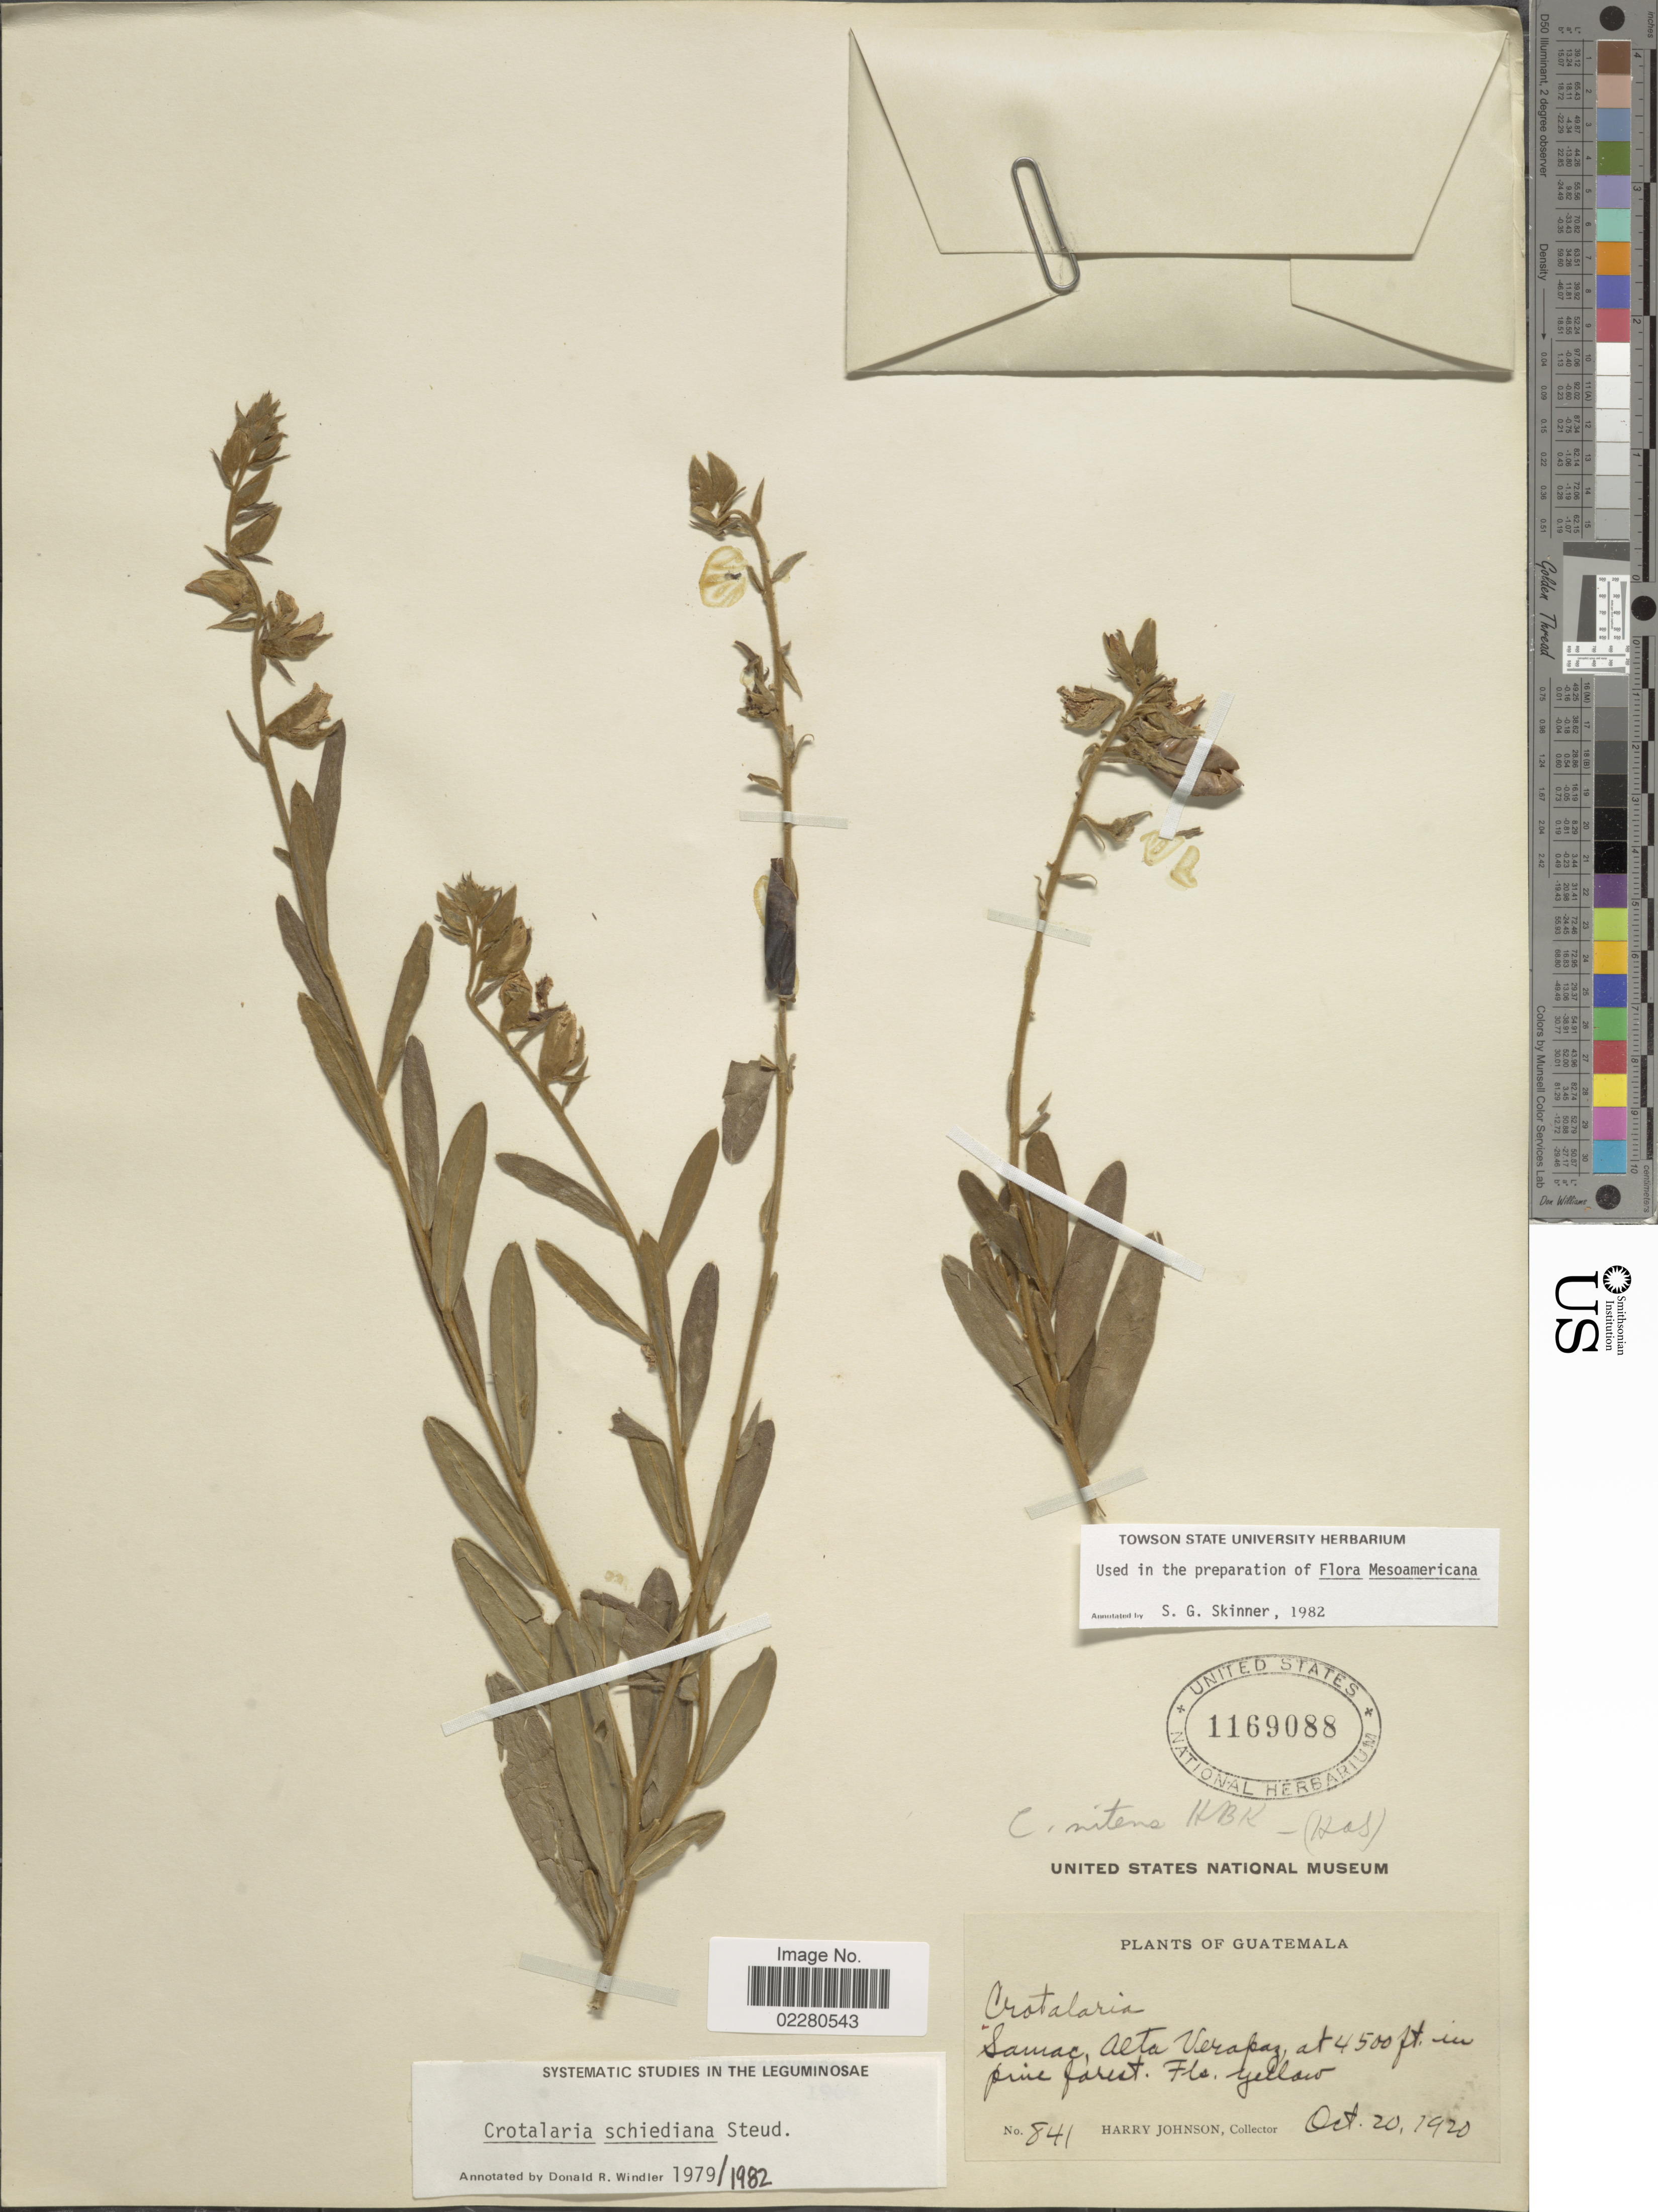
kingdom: Plantae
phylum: Tracheophyta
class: Magnoliopsida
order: Fabales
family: Fabaceae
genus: Crotalaria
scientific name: Crotalaria schiedeana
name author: Steud.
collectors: H. Johnson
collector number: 841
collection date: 1920-10-20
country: Guatemala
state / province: Alta Verapaz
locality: Samac, Alta Verapaz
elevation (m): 1372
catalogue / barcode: US 1169088